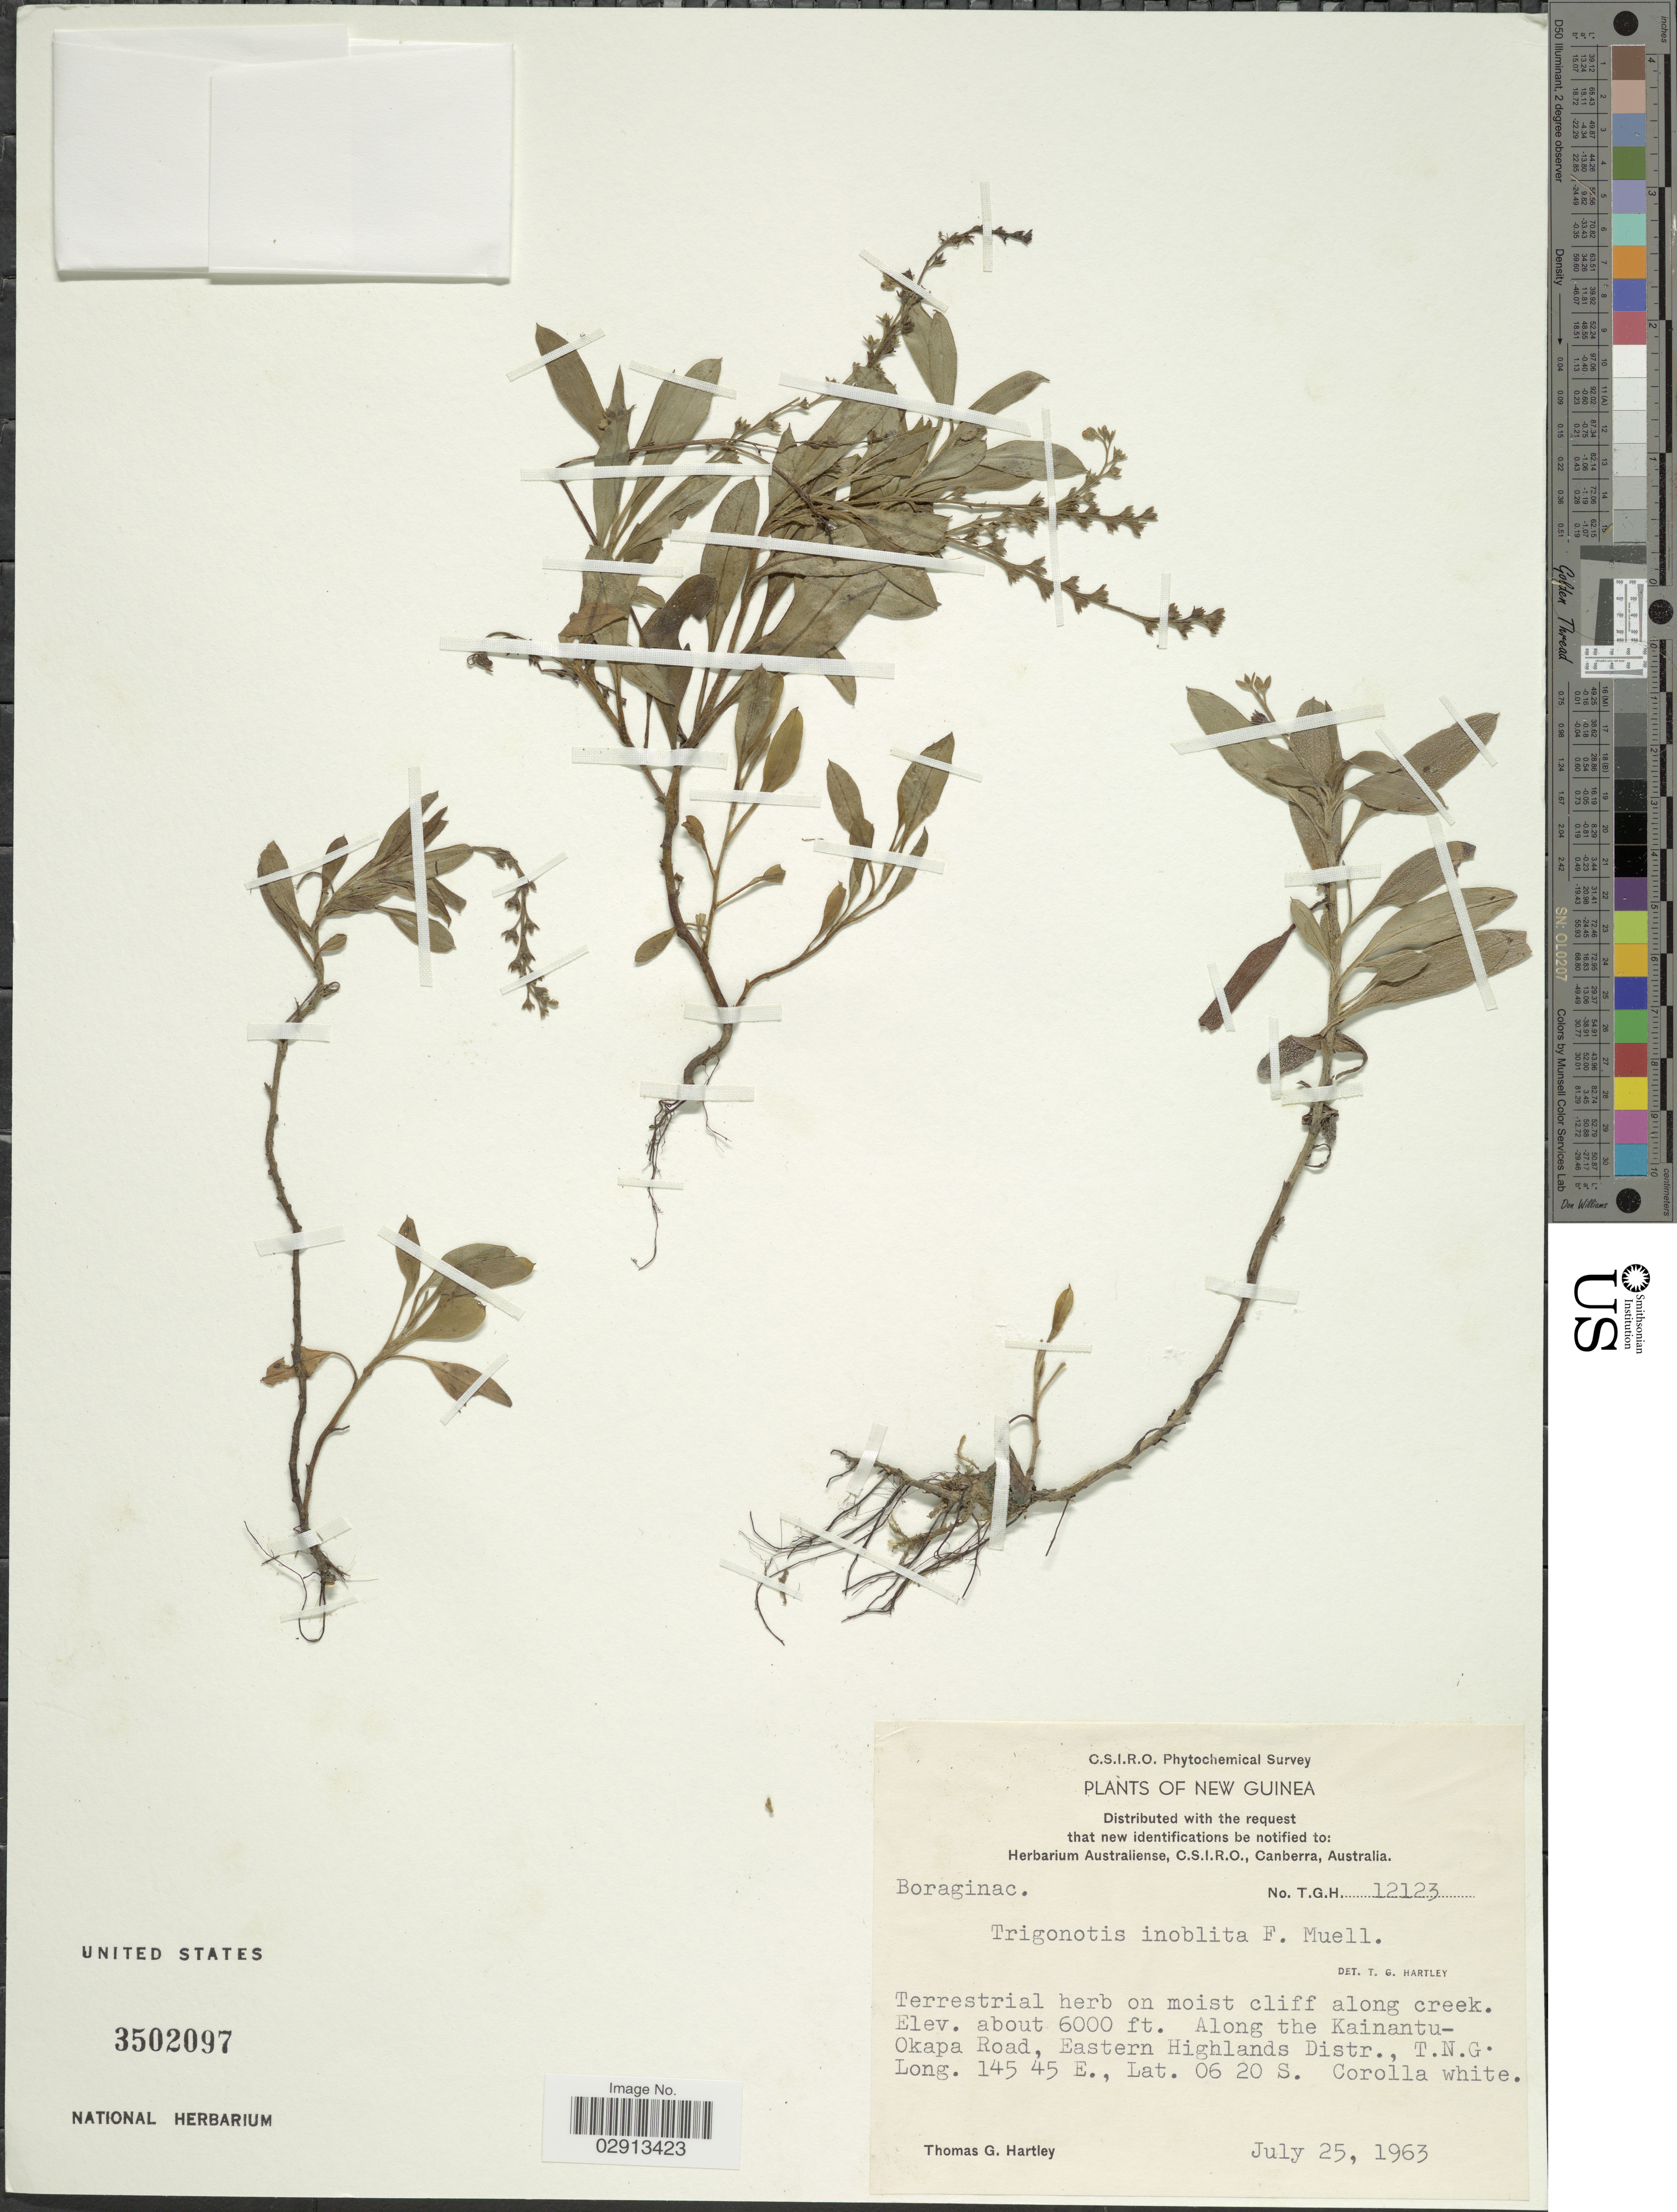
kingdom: Plantae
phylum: Tracheophyta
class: Magnoliopsida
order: Boraginales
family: Boraginaceae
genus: Trigonotis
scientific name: Trigonotis inoblita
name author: F. Muell.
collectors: T. G. Hartley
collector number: T.G.H. 12123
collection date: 1963-07-25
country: Papua New Guinea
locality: New Guinea. Along the Kainantu-Okapa Road, Eastern Highlands Distr. T.N.G.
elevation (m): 1829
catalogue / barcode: US 3502097